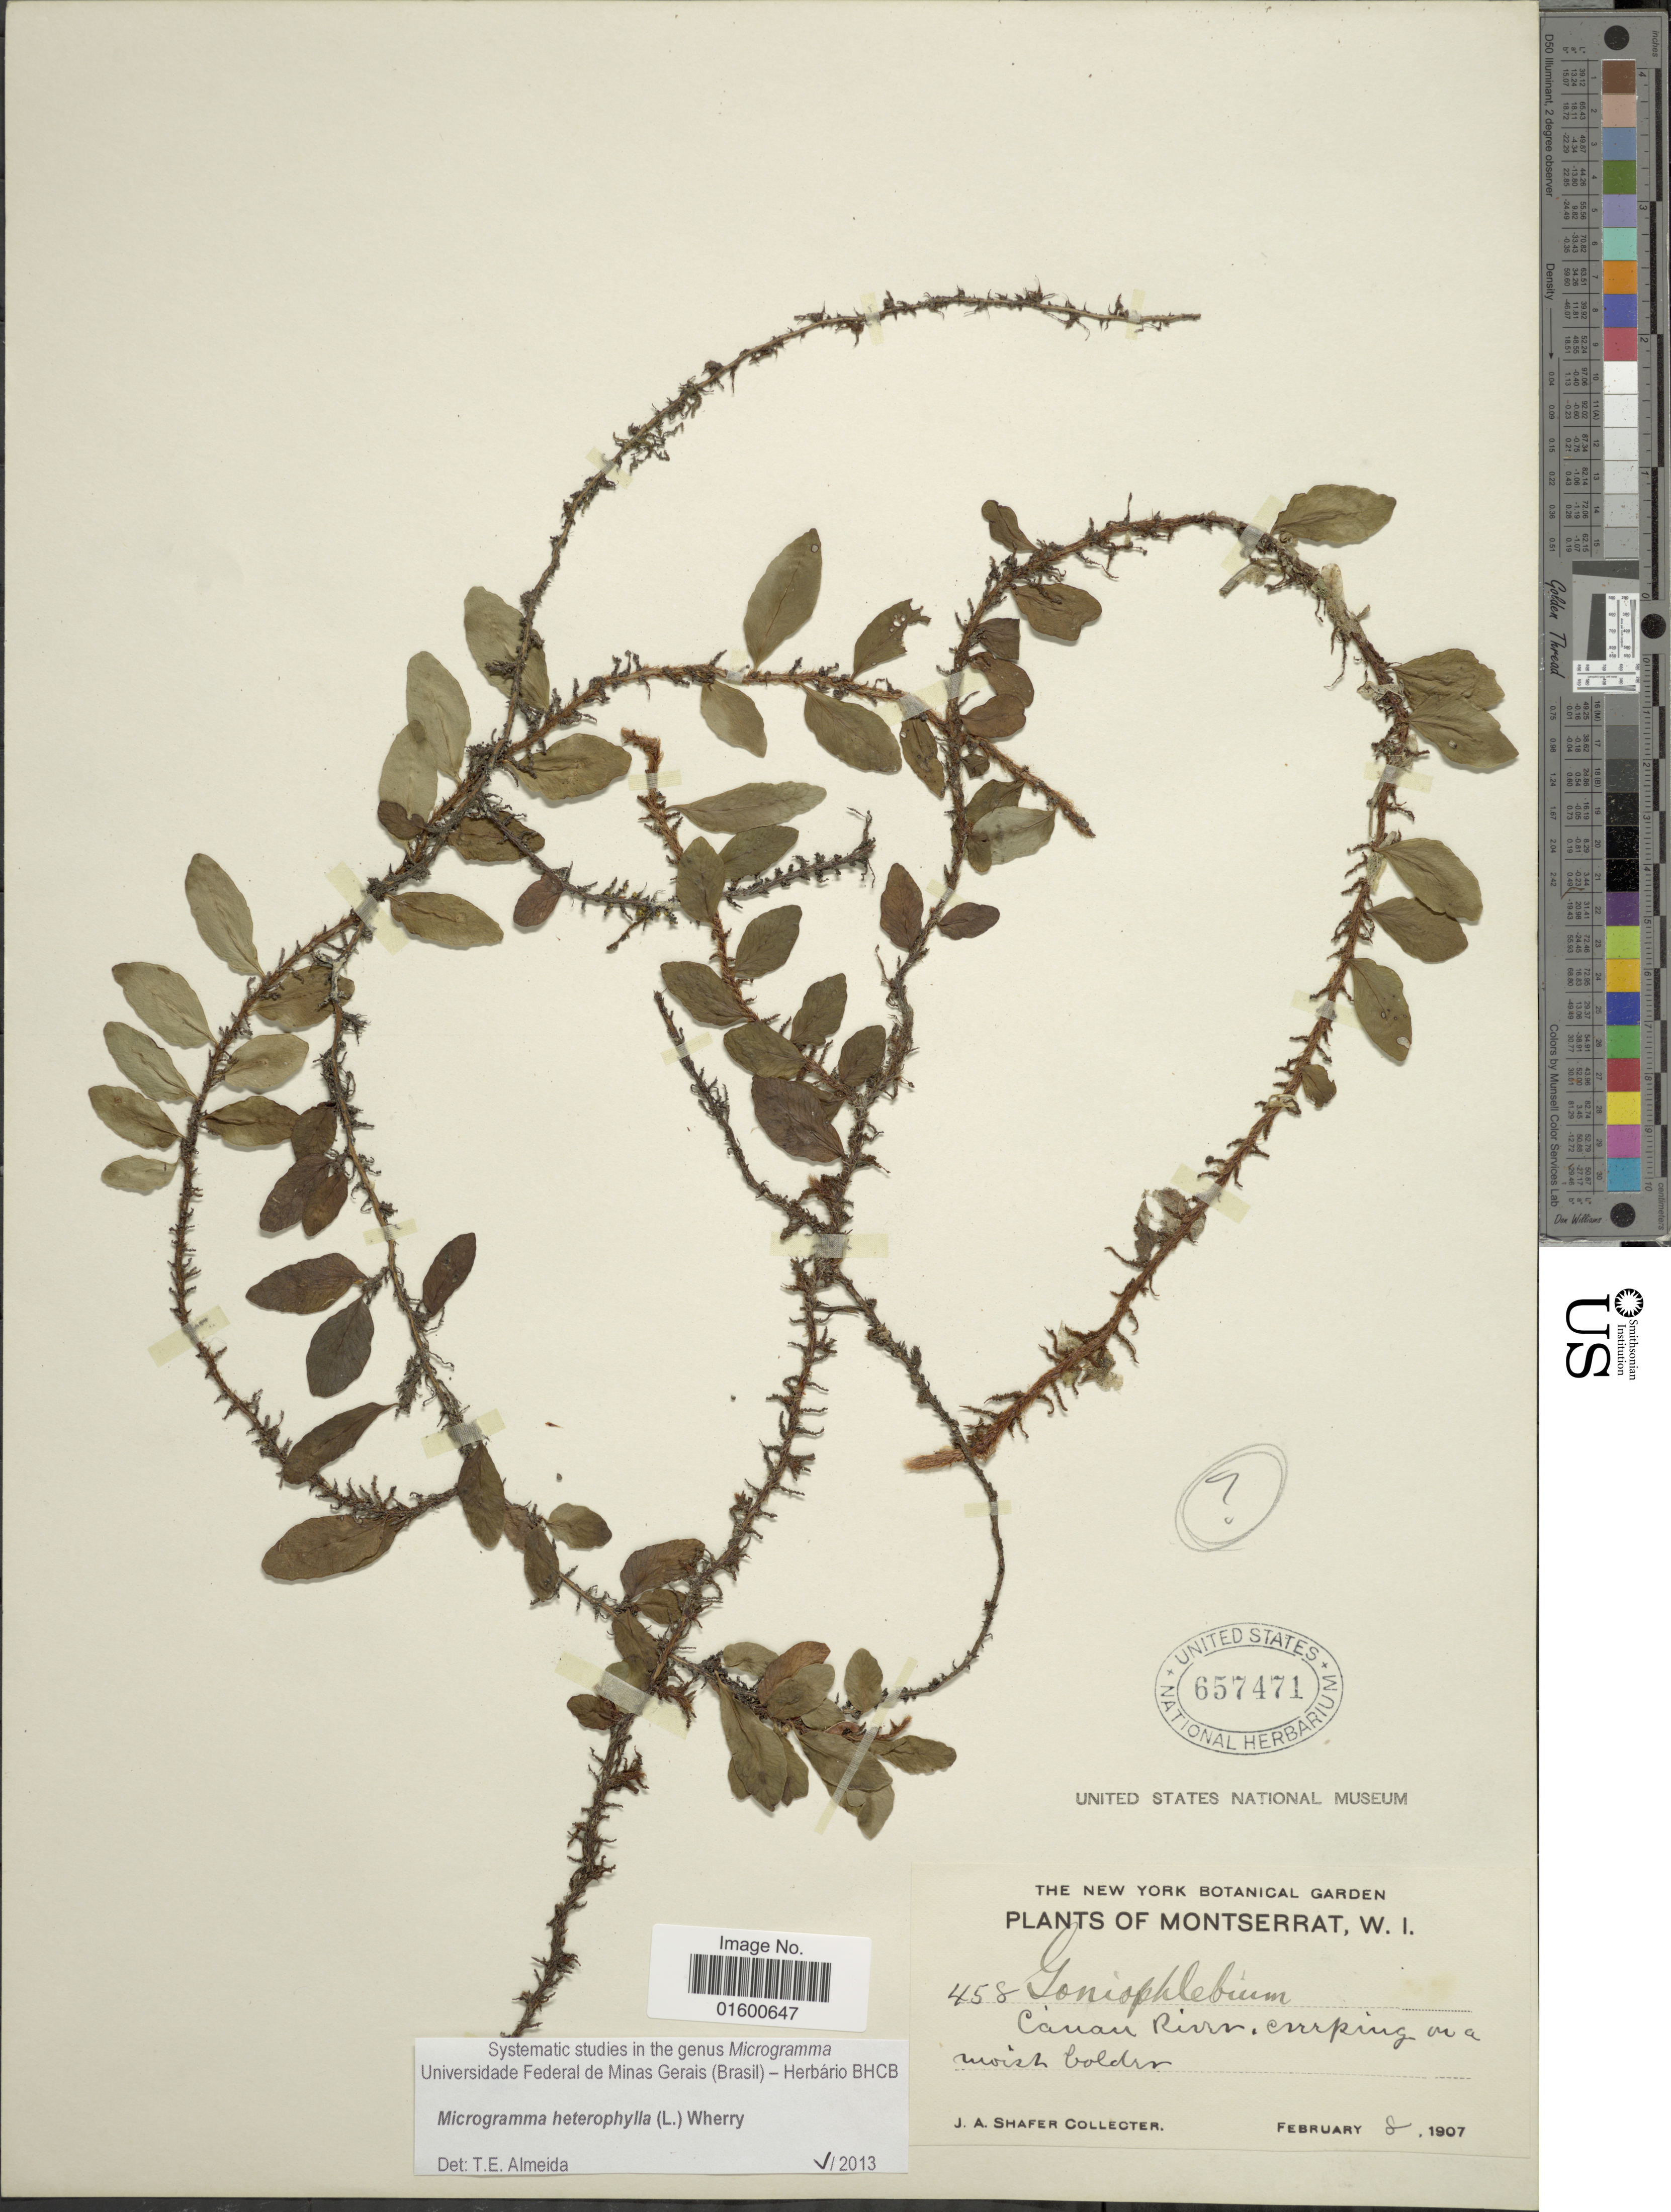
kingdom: Plantae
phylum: Tracheophyta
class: Polypodiopsida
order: Polypodiales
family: Polypodiaceae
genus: Microgramma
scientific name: Microgramma heterophylla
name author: (L.) Wherry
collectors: J. A. Shafer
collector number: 458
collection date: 1907-02-08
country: Montserrat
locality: Montserrat, W. I., Canan River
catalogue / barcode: US 657471